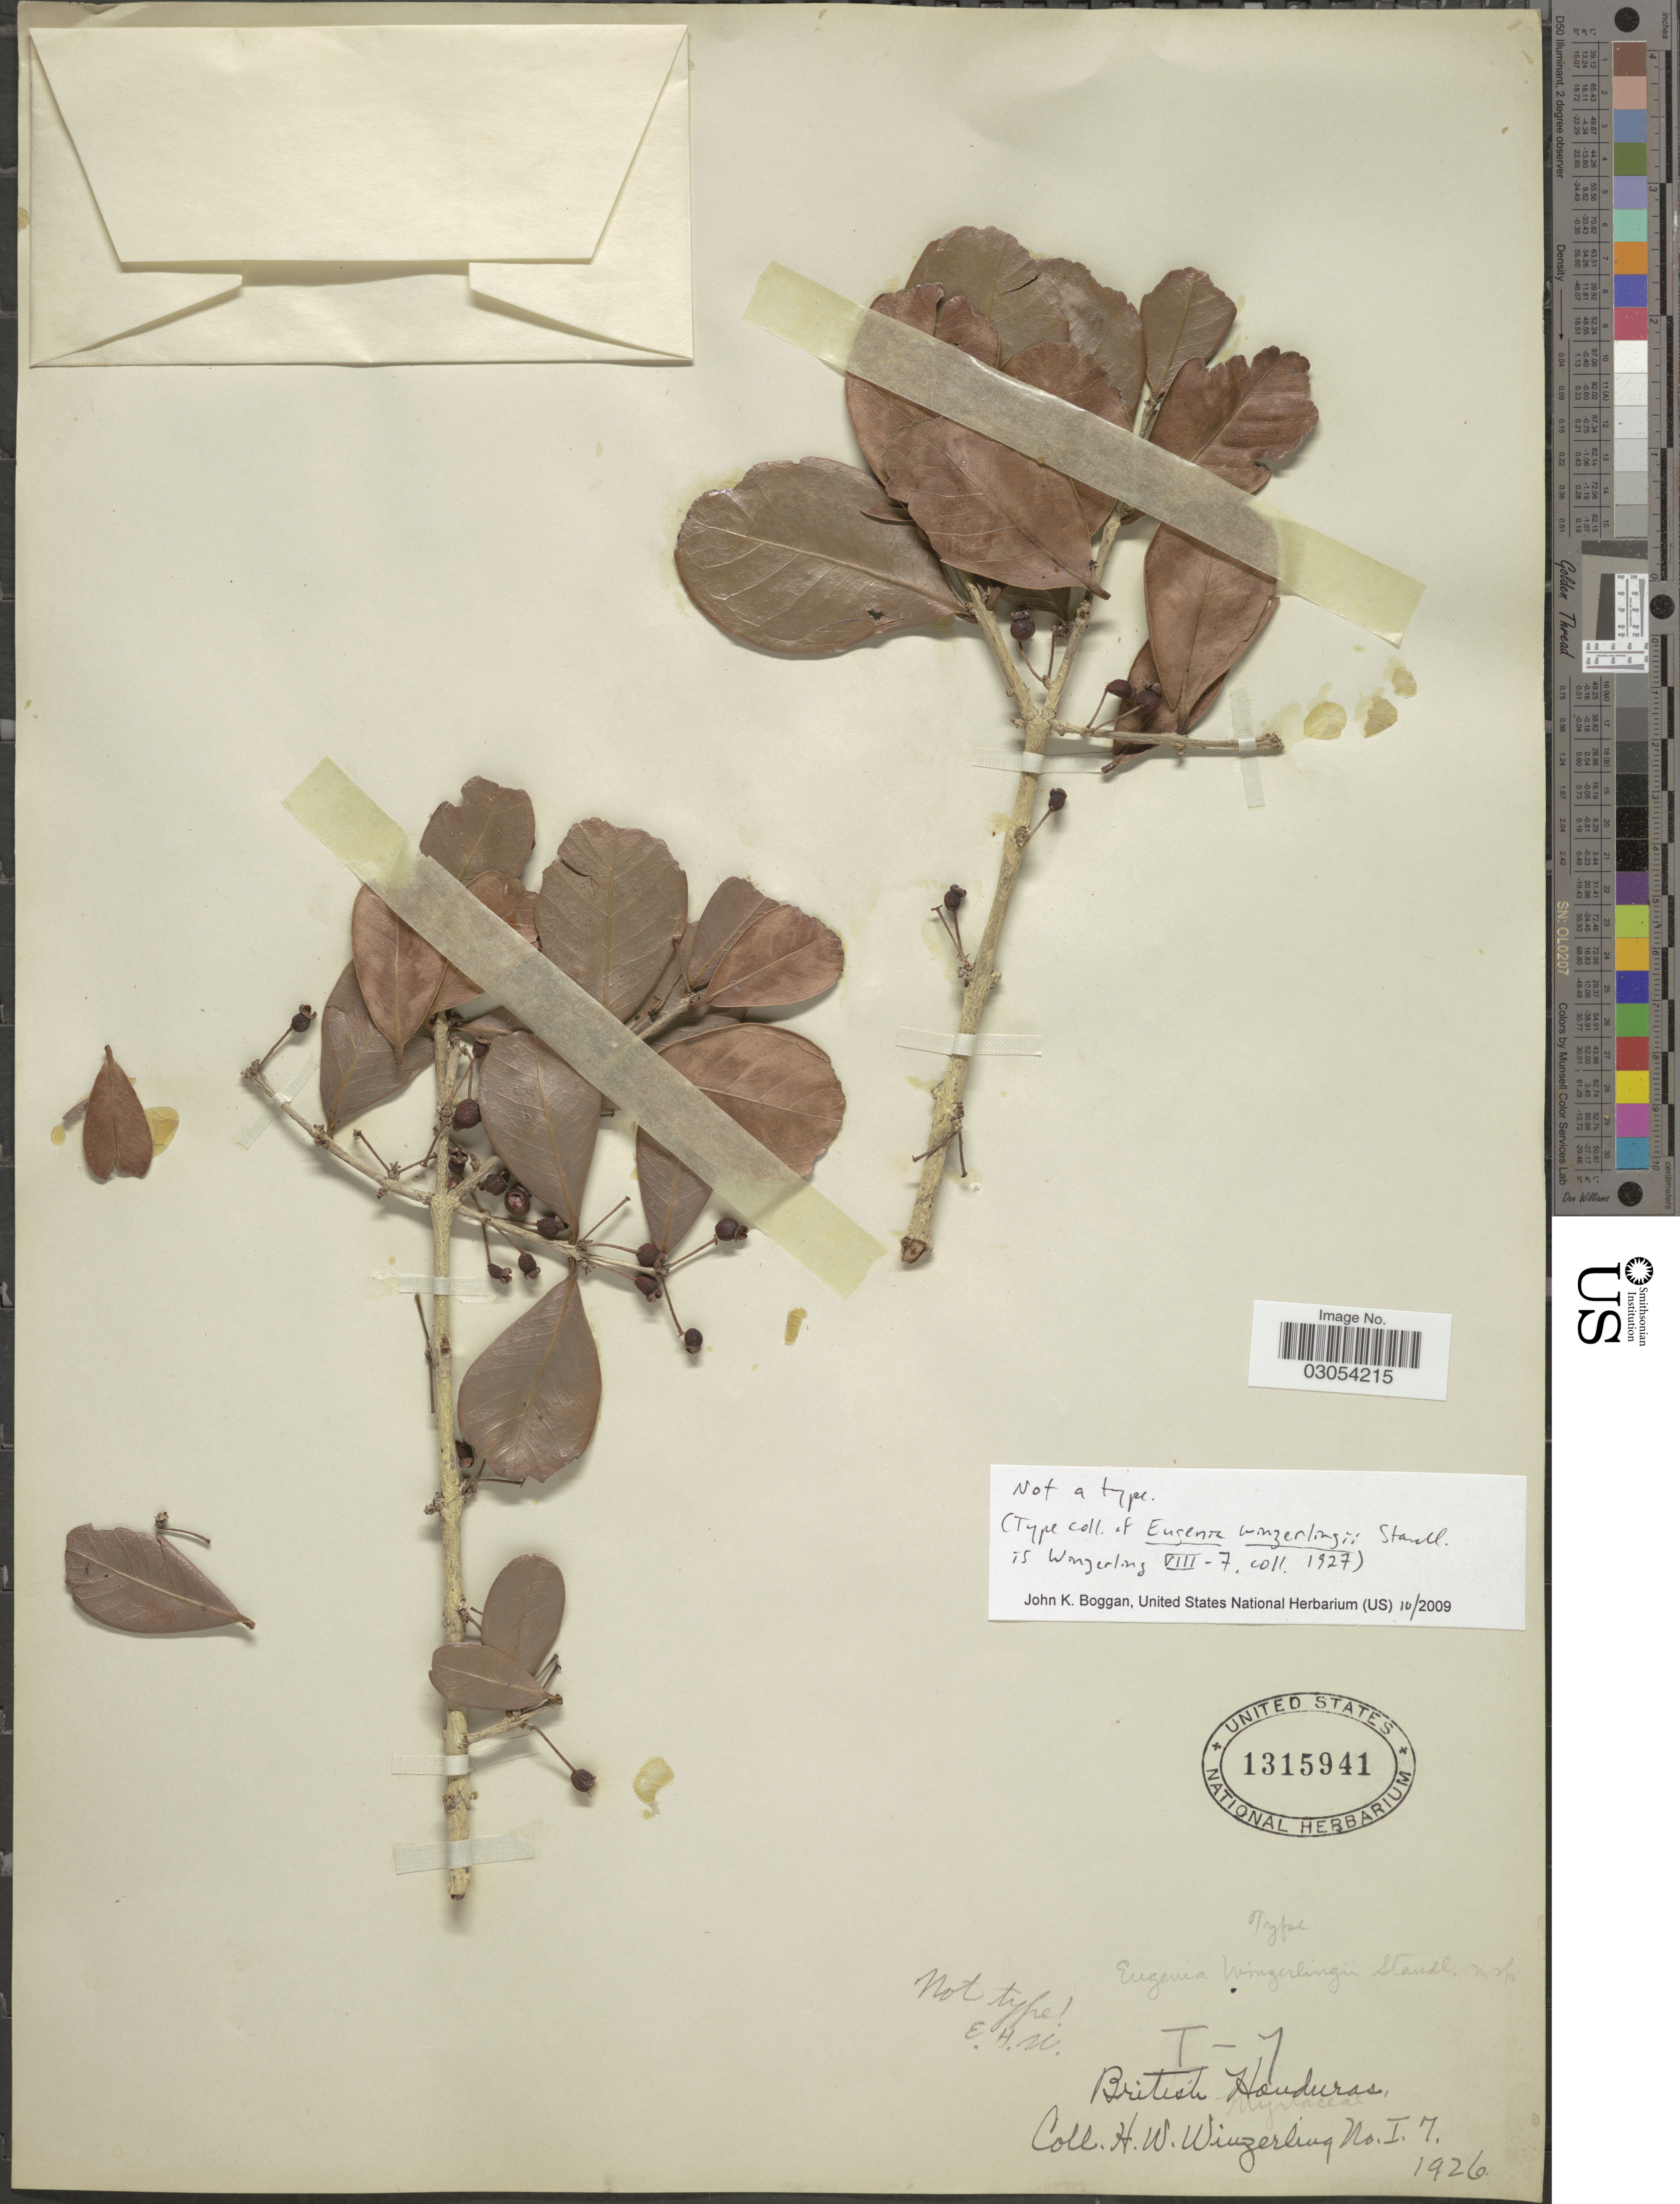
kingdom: Plantae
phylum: Tracheophyta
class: Magnoliopsida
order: Myrtales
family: Myrtaceae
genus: Eugenia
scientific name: Eugenia winzerlingii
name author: Standl.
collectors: H. Winzerling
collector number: I7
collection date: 1926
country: Belize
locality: British Honduras.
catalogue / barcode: US 1315941